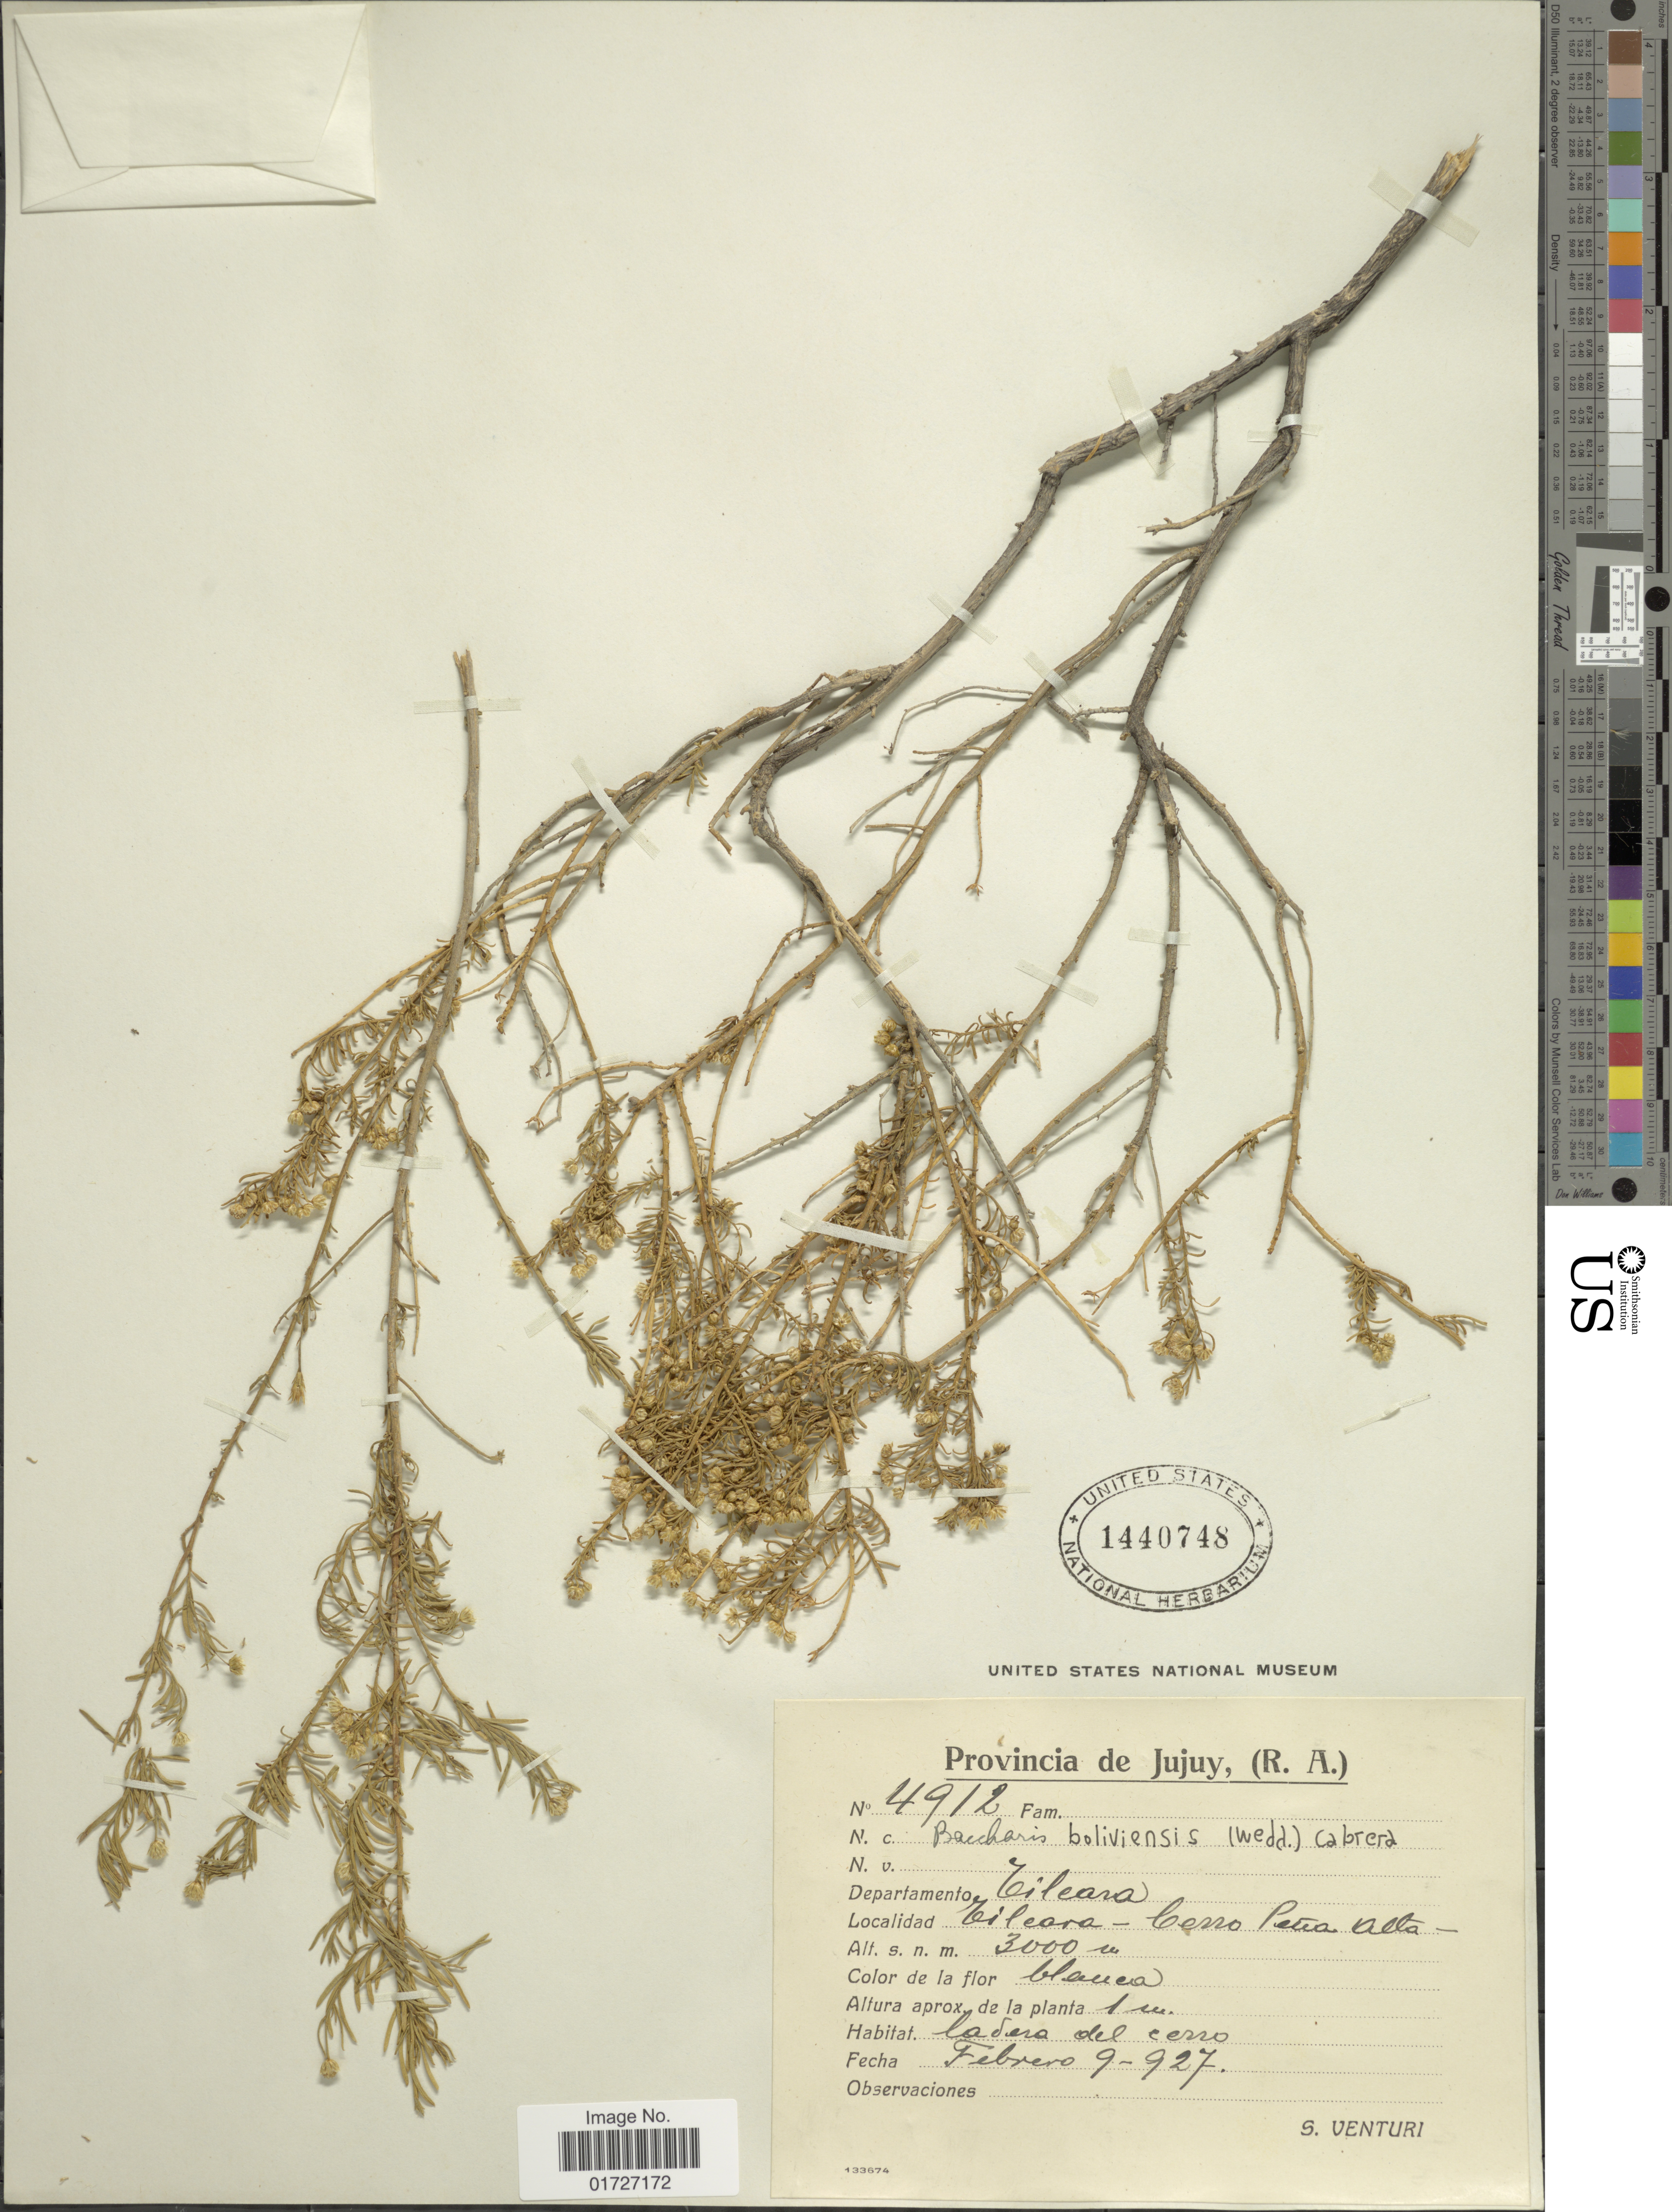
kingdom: Plantae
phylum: Tracheophyta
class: Magnoliopsida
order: Asterales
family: Asteraceae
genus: Baccharis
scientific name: Baccharis bolivensis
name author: (Wedd.) Cabrera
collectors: S. Venturi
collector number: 4912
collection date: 1927-02-09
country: Argentina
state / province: Jujuy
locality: Departamento Tilcara, Tilcara-Cerro Pena Alta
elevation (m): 3000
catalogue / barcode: US 1440748